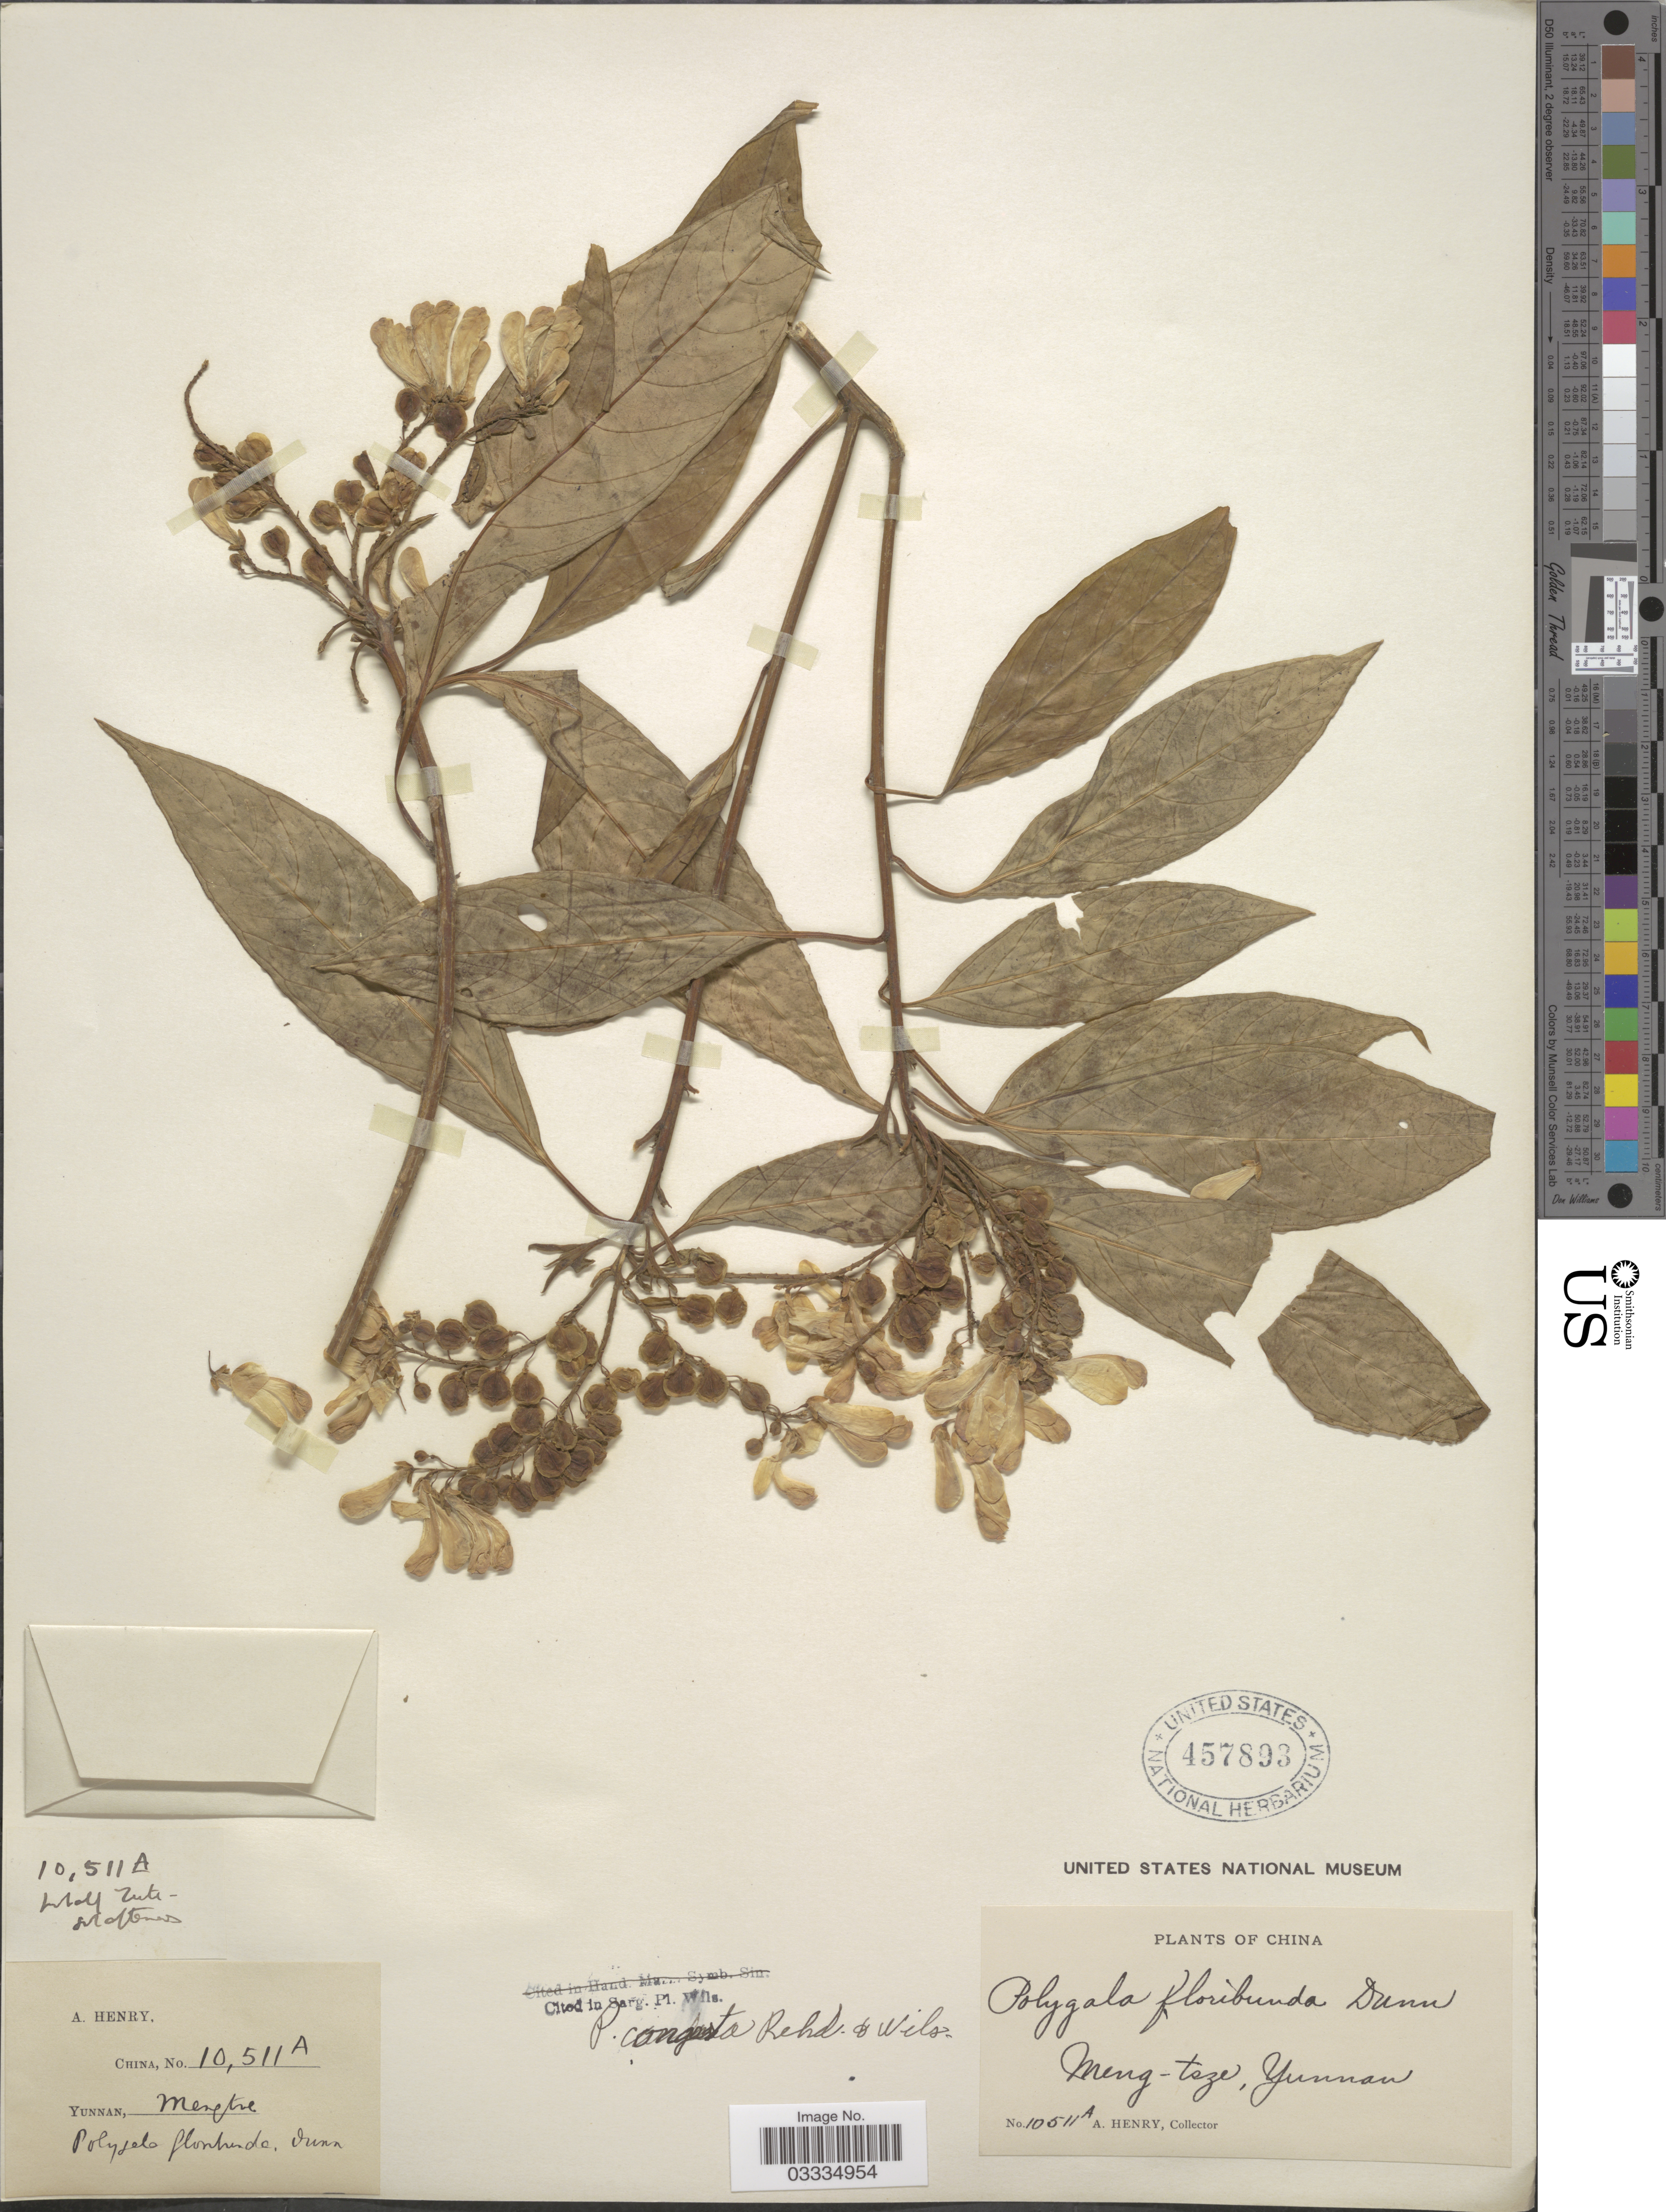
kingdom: Plantae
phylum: Tracheophyta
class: Magnoliopsida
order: Fabales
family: Polygalaceae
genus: Polygala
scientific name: Polygala congesta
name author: Rehder & E.H. Wilson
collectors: A. Henry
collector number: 10511 A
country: China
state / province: Yunnan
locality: Mengtze.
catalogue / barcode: US 457893